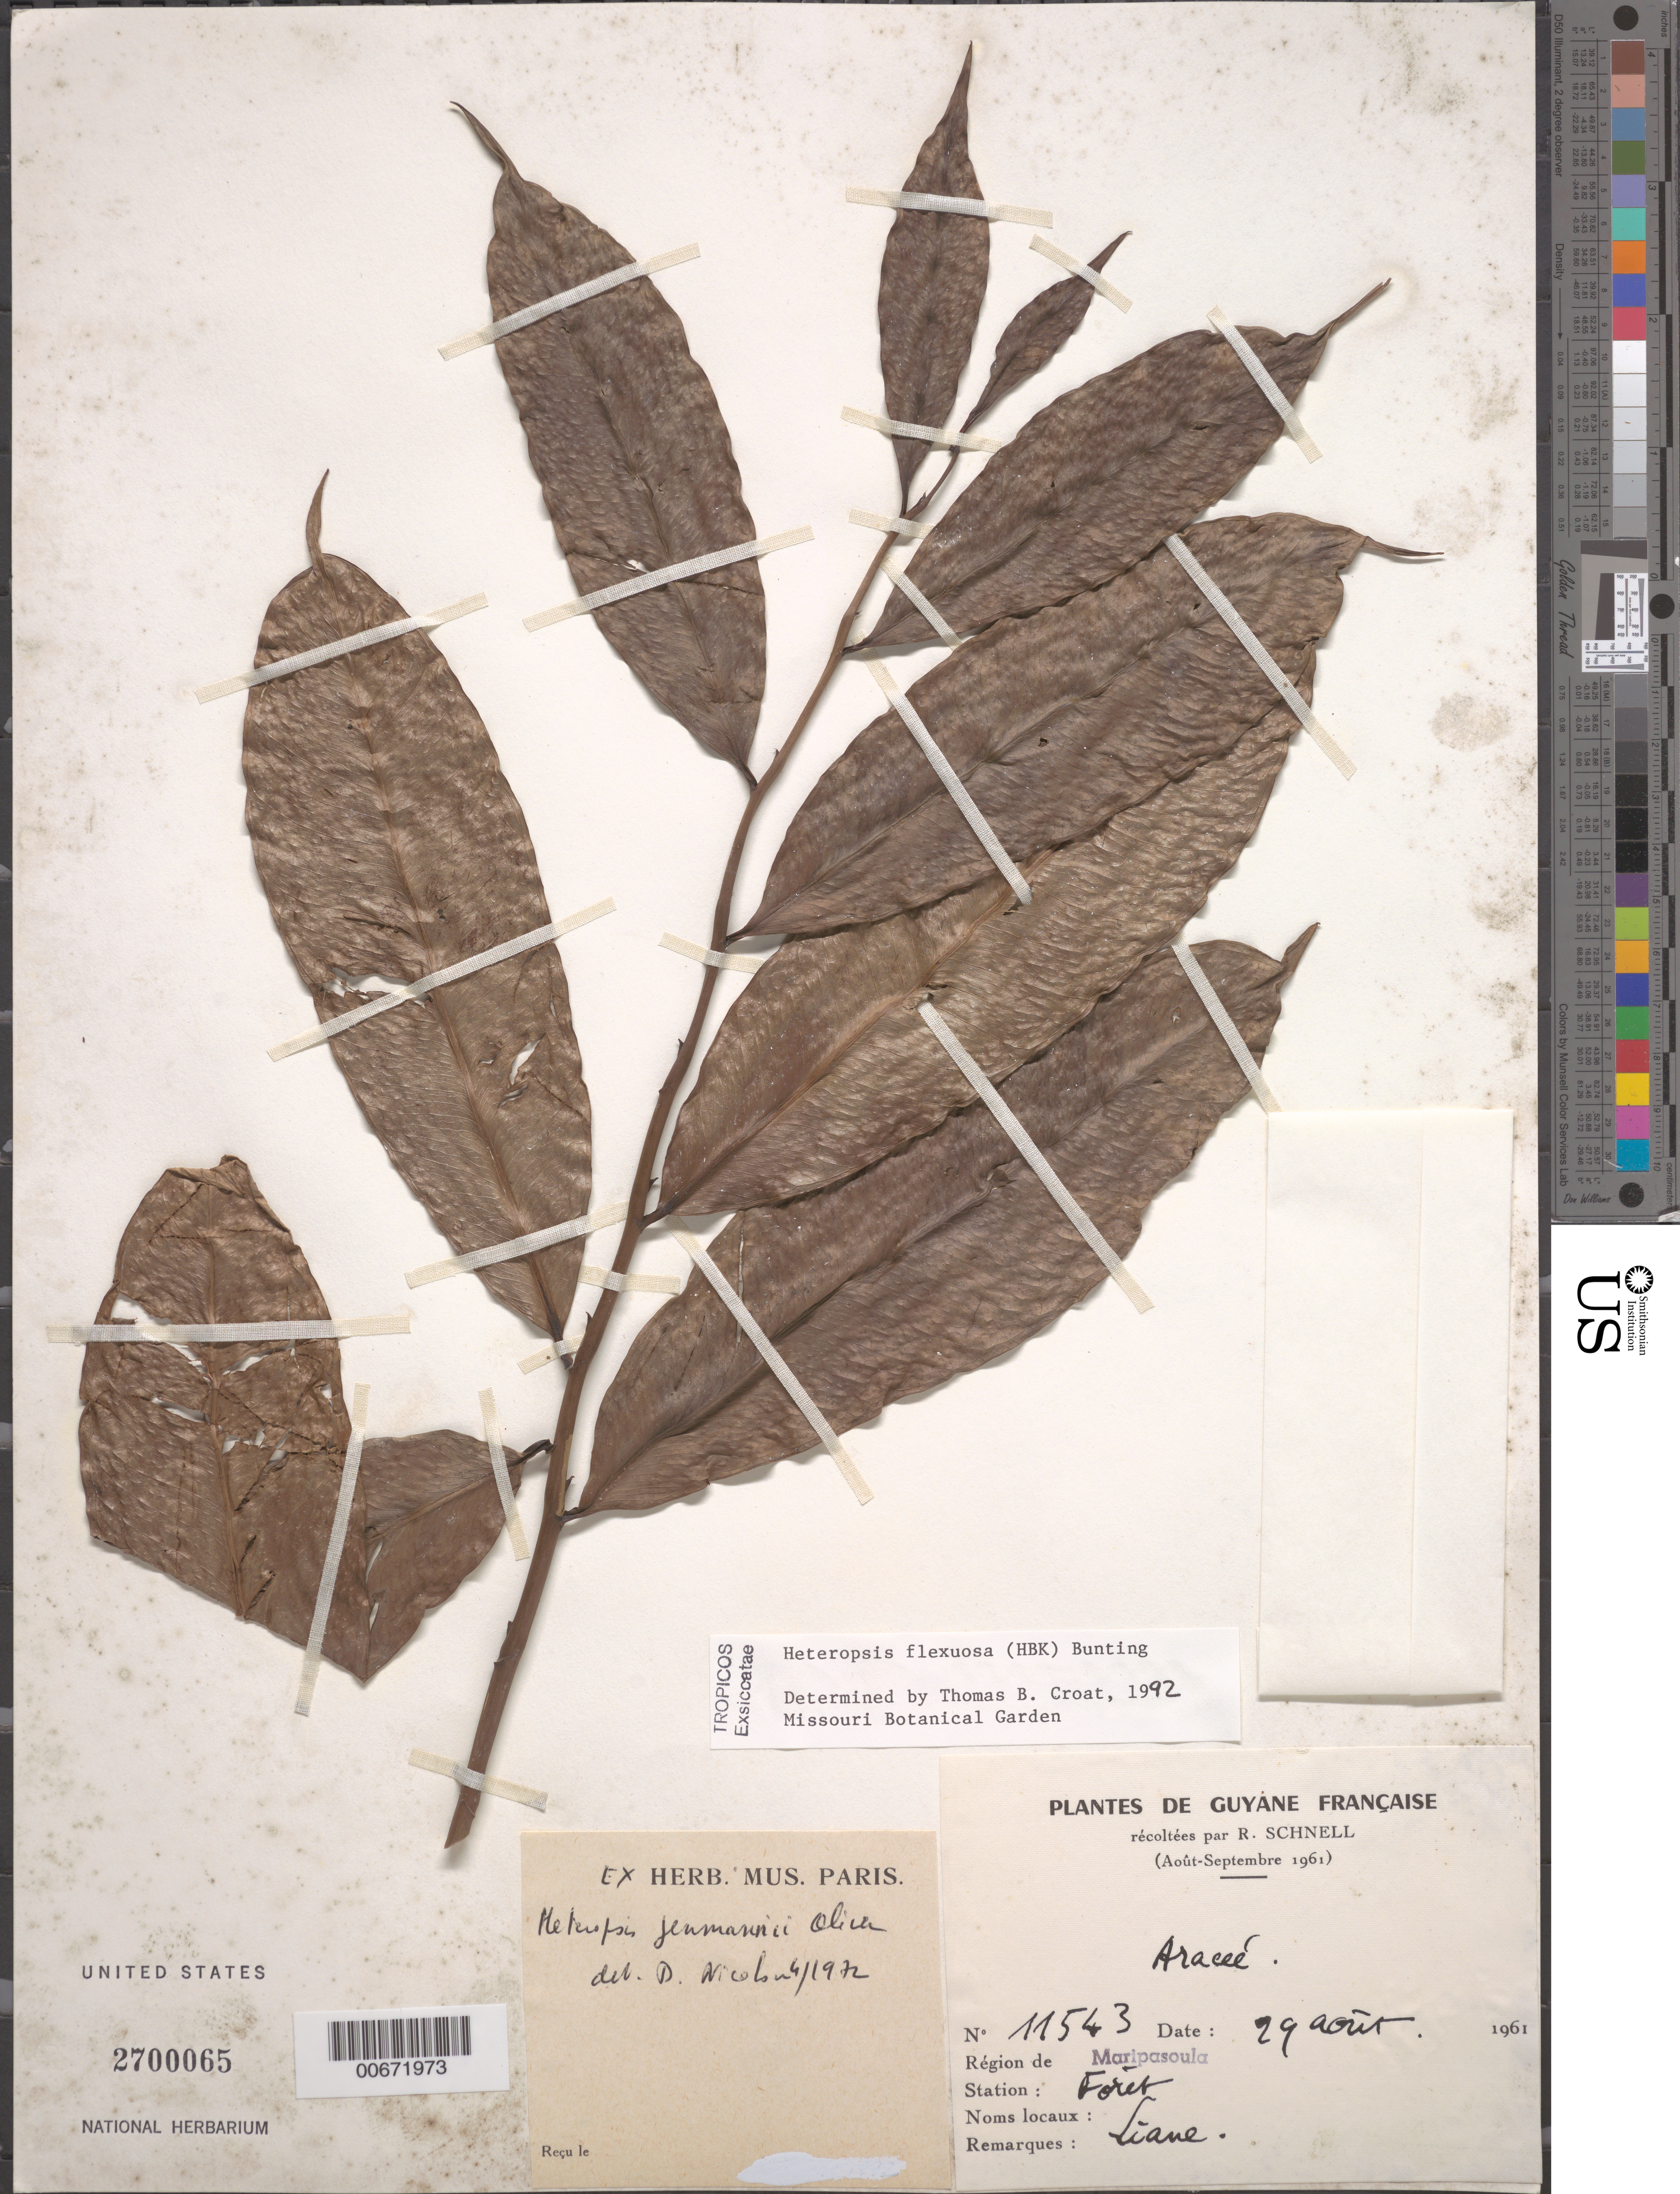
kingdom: Plantae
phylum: Tracheophyta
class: Liliopsida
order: Alismatales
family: Araceae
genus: Heteropsis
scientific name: Heteropsis flexuosa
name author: (Kunth) G.S. Bunting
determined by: Croat, Thomas B., Missouri Botanical Garden (MO)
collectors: R. A. Schnell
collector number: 11543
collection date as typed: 29-Aug-61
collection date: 1961-08-29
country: French Guiana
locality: Maripasoula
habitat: Forest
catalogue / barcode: US 2700065